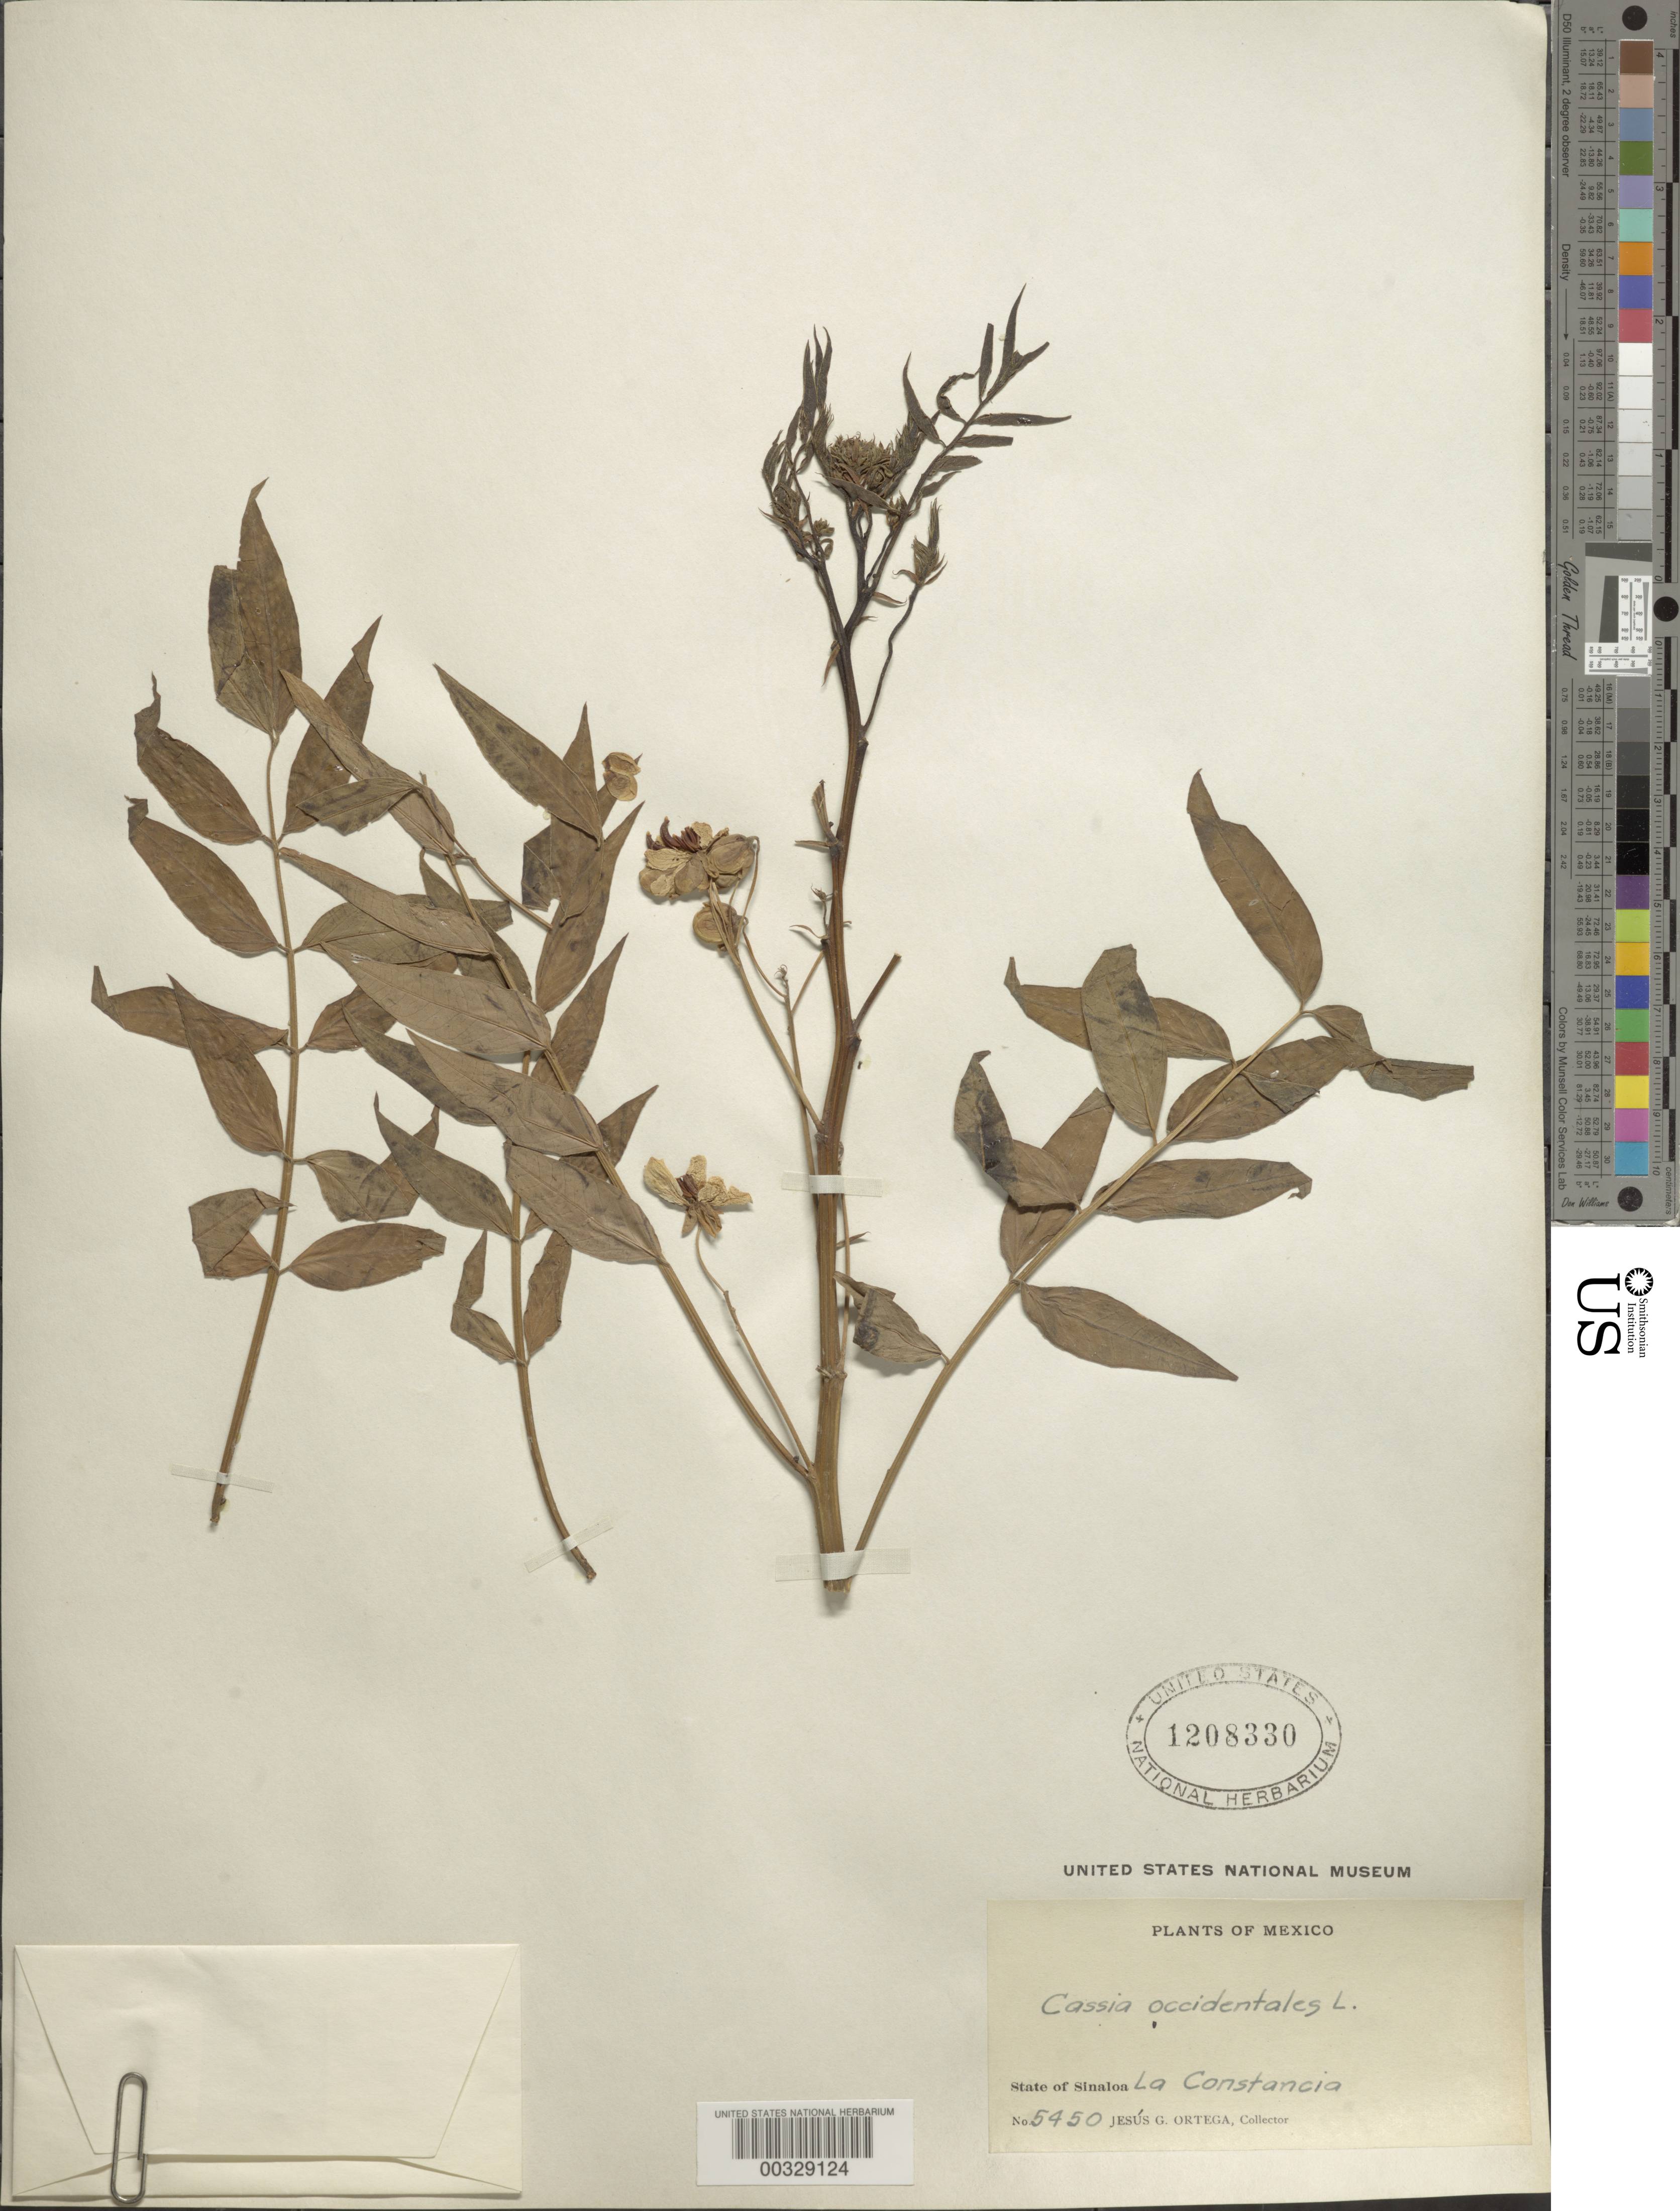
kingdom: Plantae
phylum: Tracheophyta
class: Magnoliopsida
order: Fabales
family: Fabaceae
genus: Senna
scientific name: Senna occidentalis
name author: (L.) Link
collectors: J. Ortega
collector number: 5450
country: Mexico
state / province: Sinaloa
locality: La constancia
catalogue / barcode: US 1208330